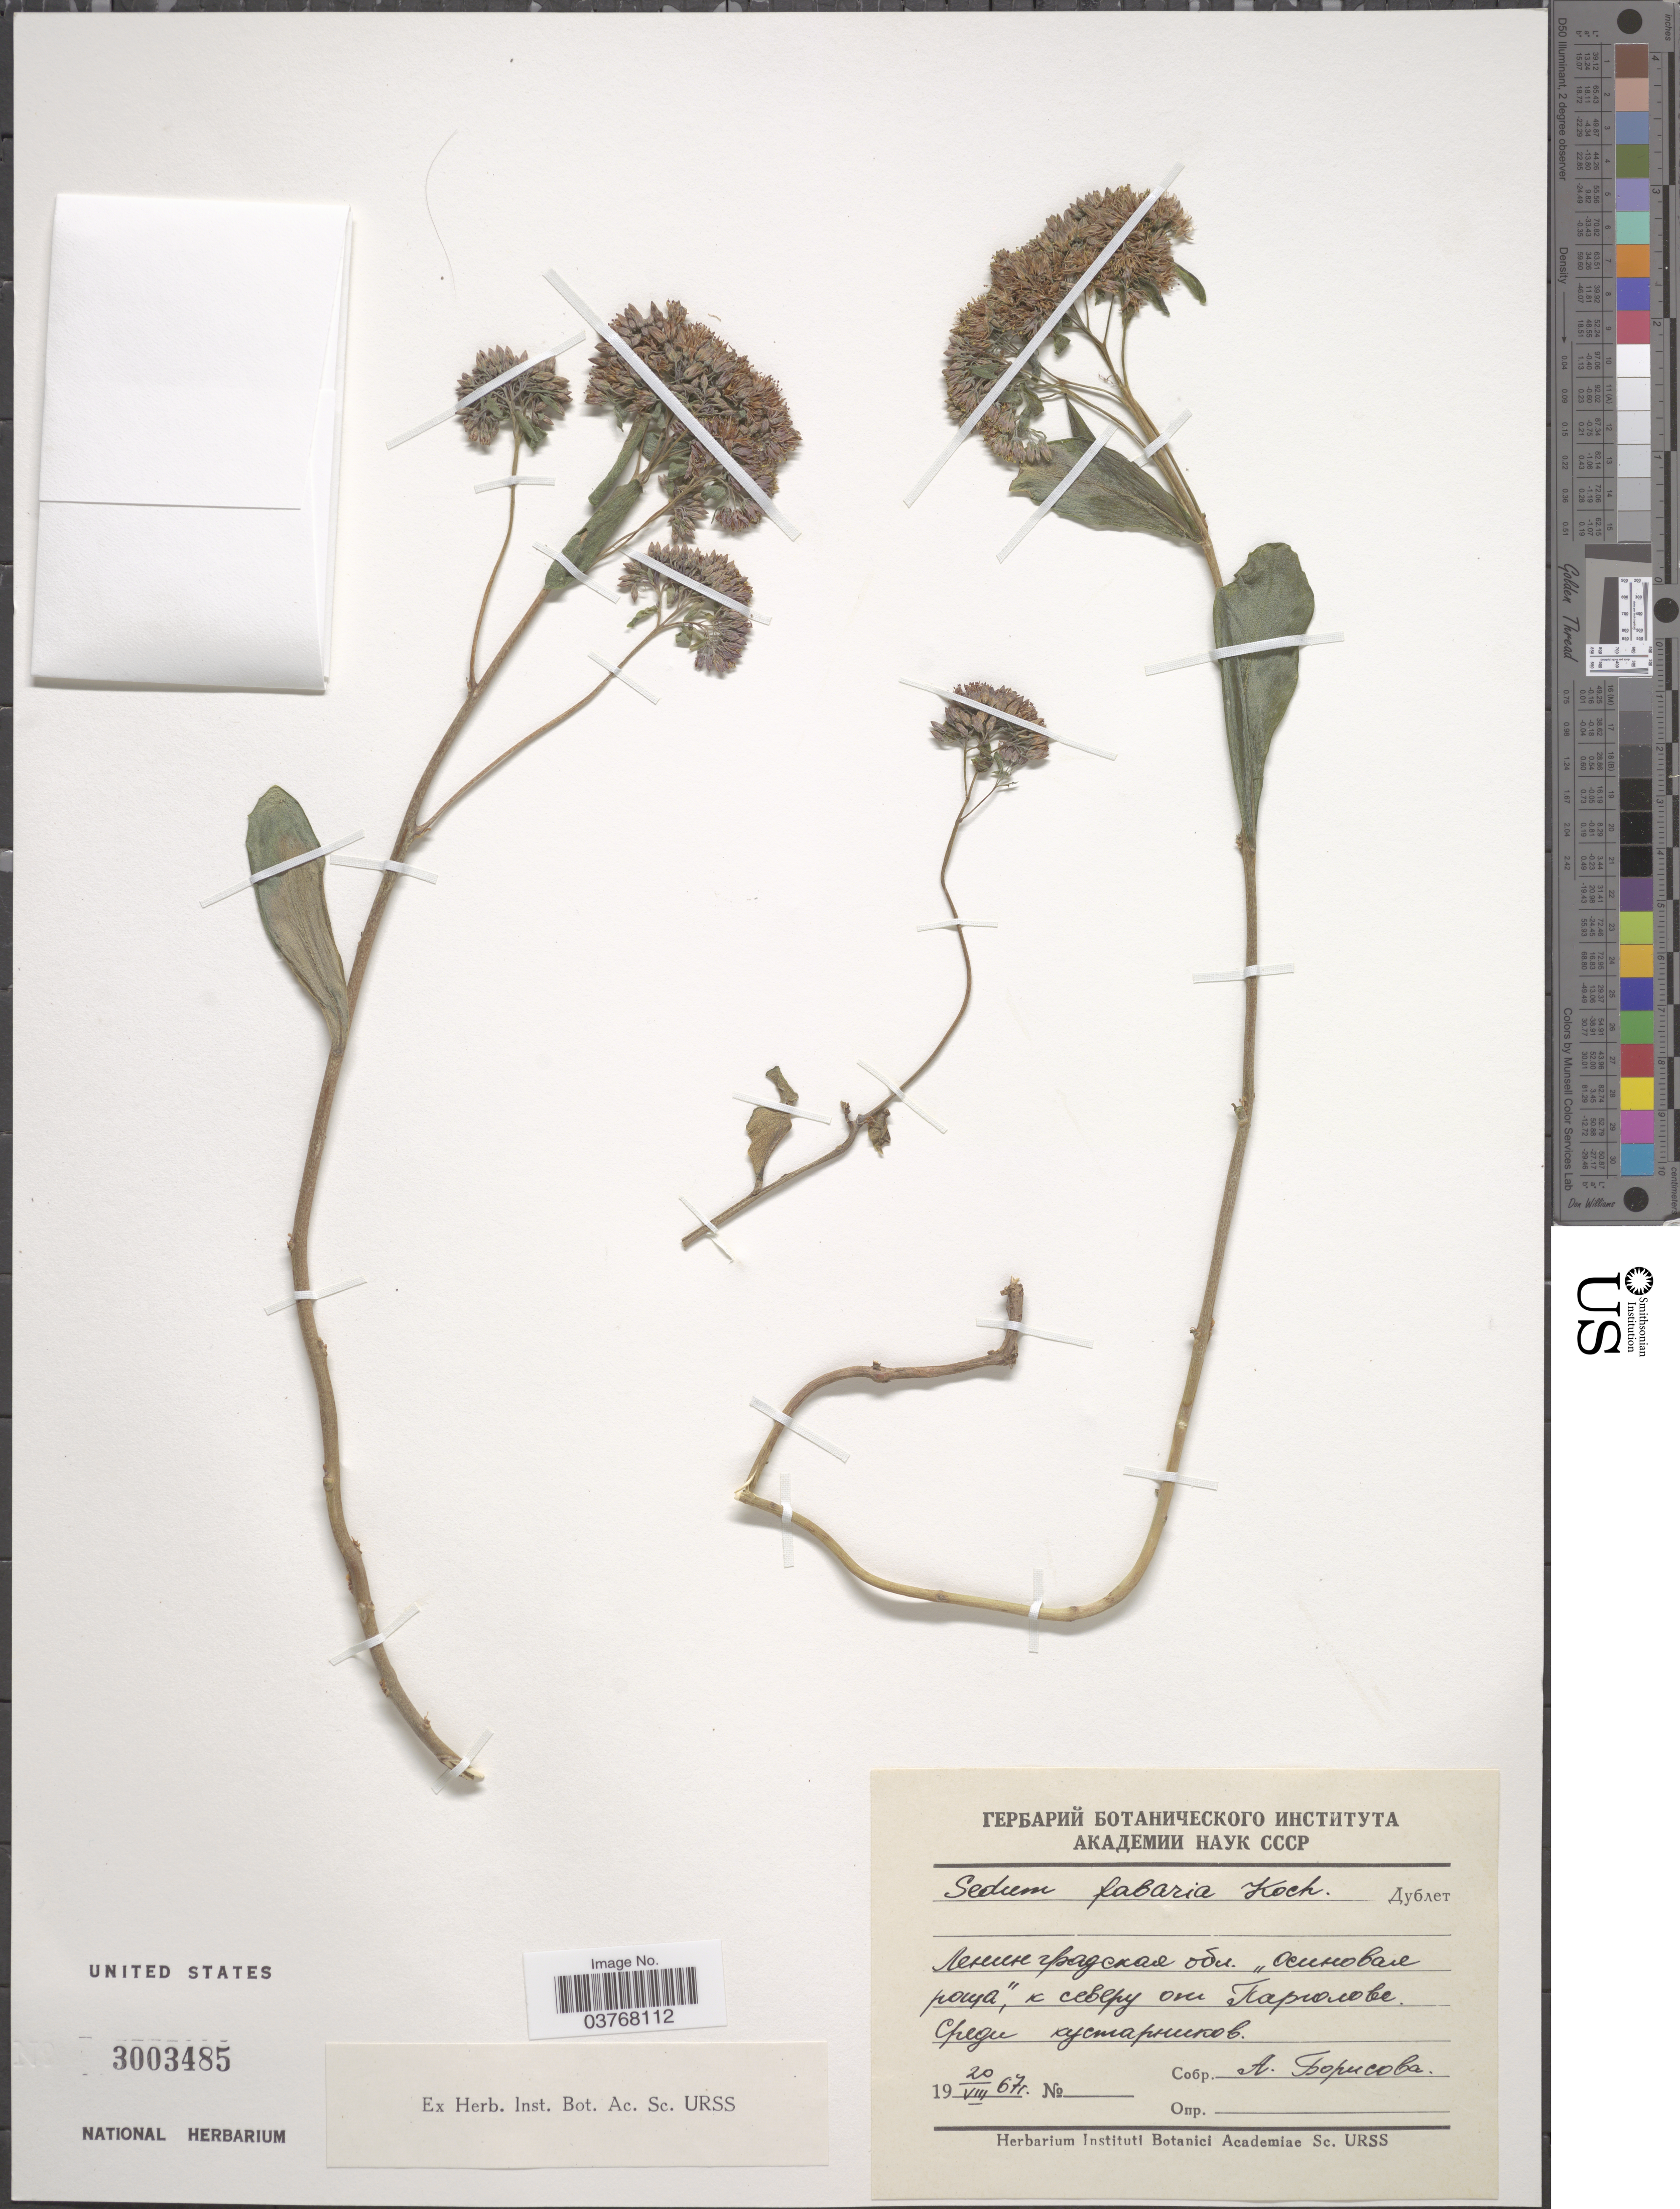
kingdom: Plantae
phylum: Tracheophyta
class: Magnoliopsida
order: Saxifragales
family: Crassulaceae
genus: Sedum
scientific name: Sedum fabaria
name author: W.D.J. Koch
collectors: A. Borisova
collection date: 1967-08-20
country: Russian Federation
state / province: Leningrad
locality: N of Pargolovo.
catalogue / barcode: US 3003485